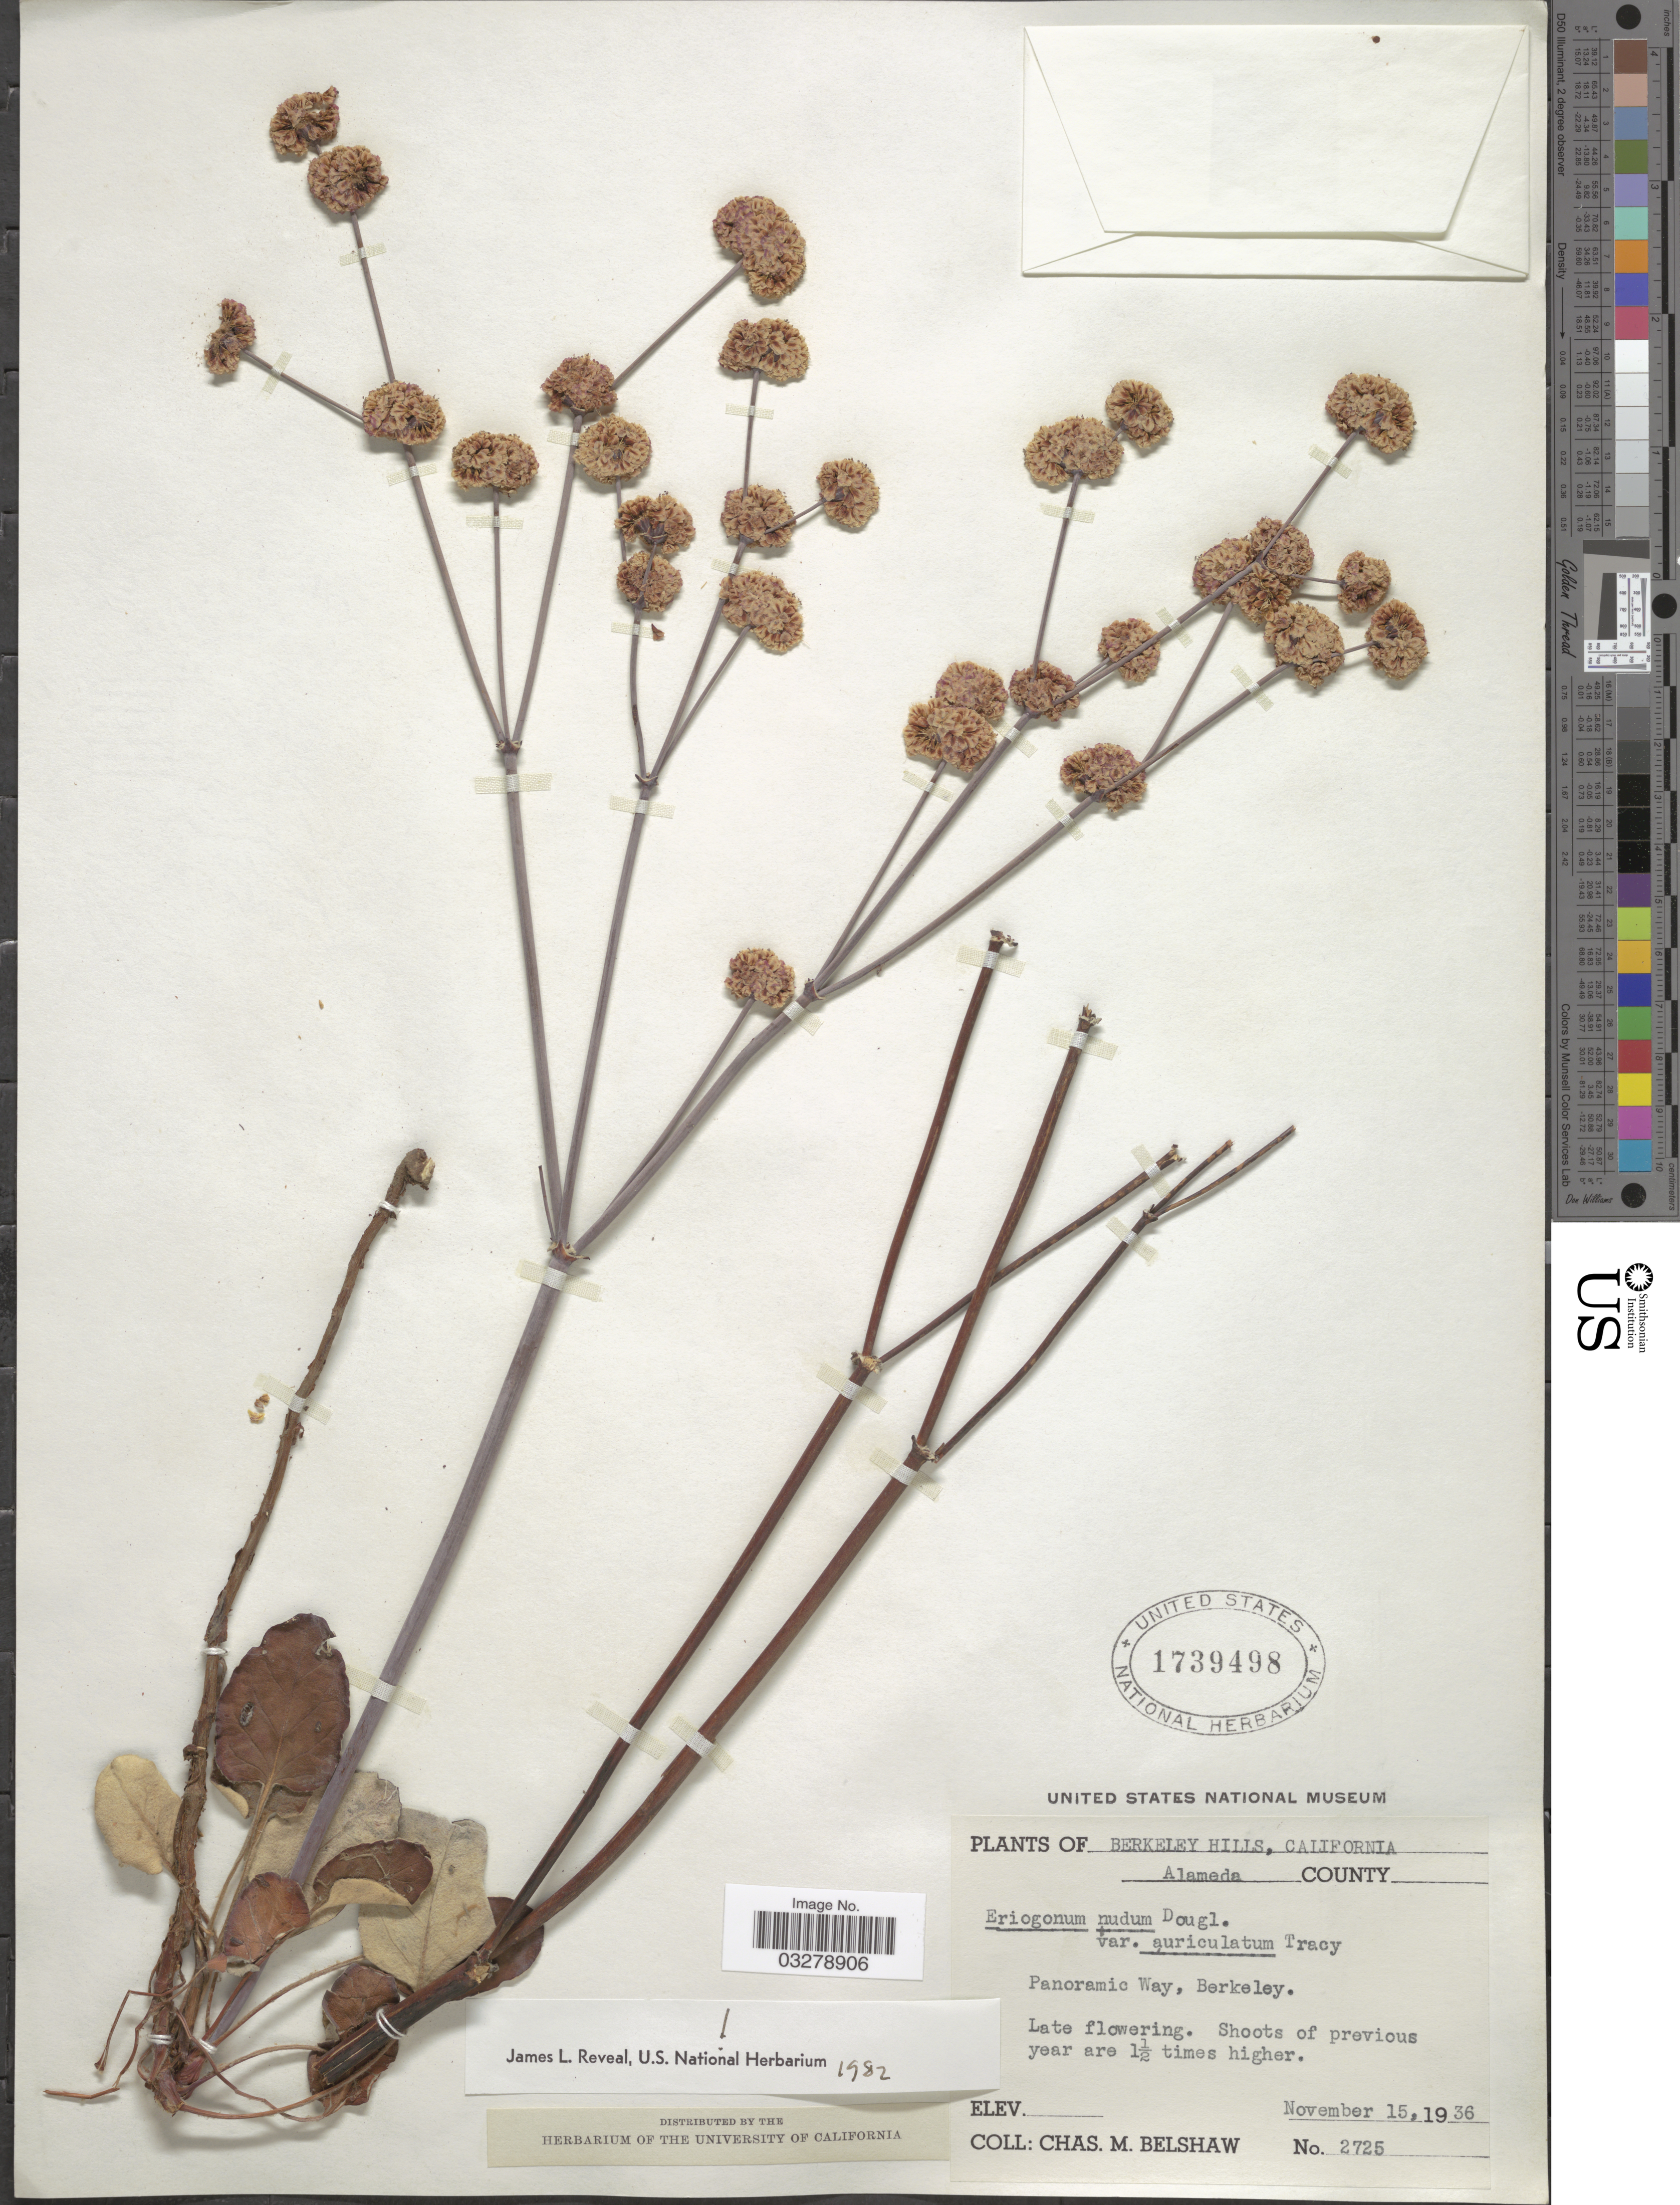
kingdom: Plantae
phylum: Tracheophyta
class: Magnoliopsida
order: Caryophyllales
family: Polygonaceae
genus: Eriogonum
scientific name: Eriogonum nudum var. auriculatum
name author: (Benth.) Tracy ex Jeps.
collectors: C. Shaw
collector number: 2725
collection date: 1936-11-15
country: United States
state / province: California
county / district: Alameda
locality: Berkeley Hills, Alameda County, Panoramic Way, Berkeley.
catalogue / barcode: US 1739498